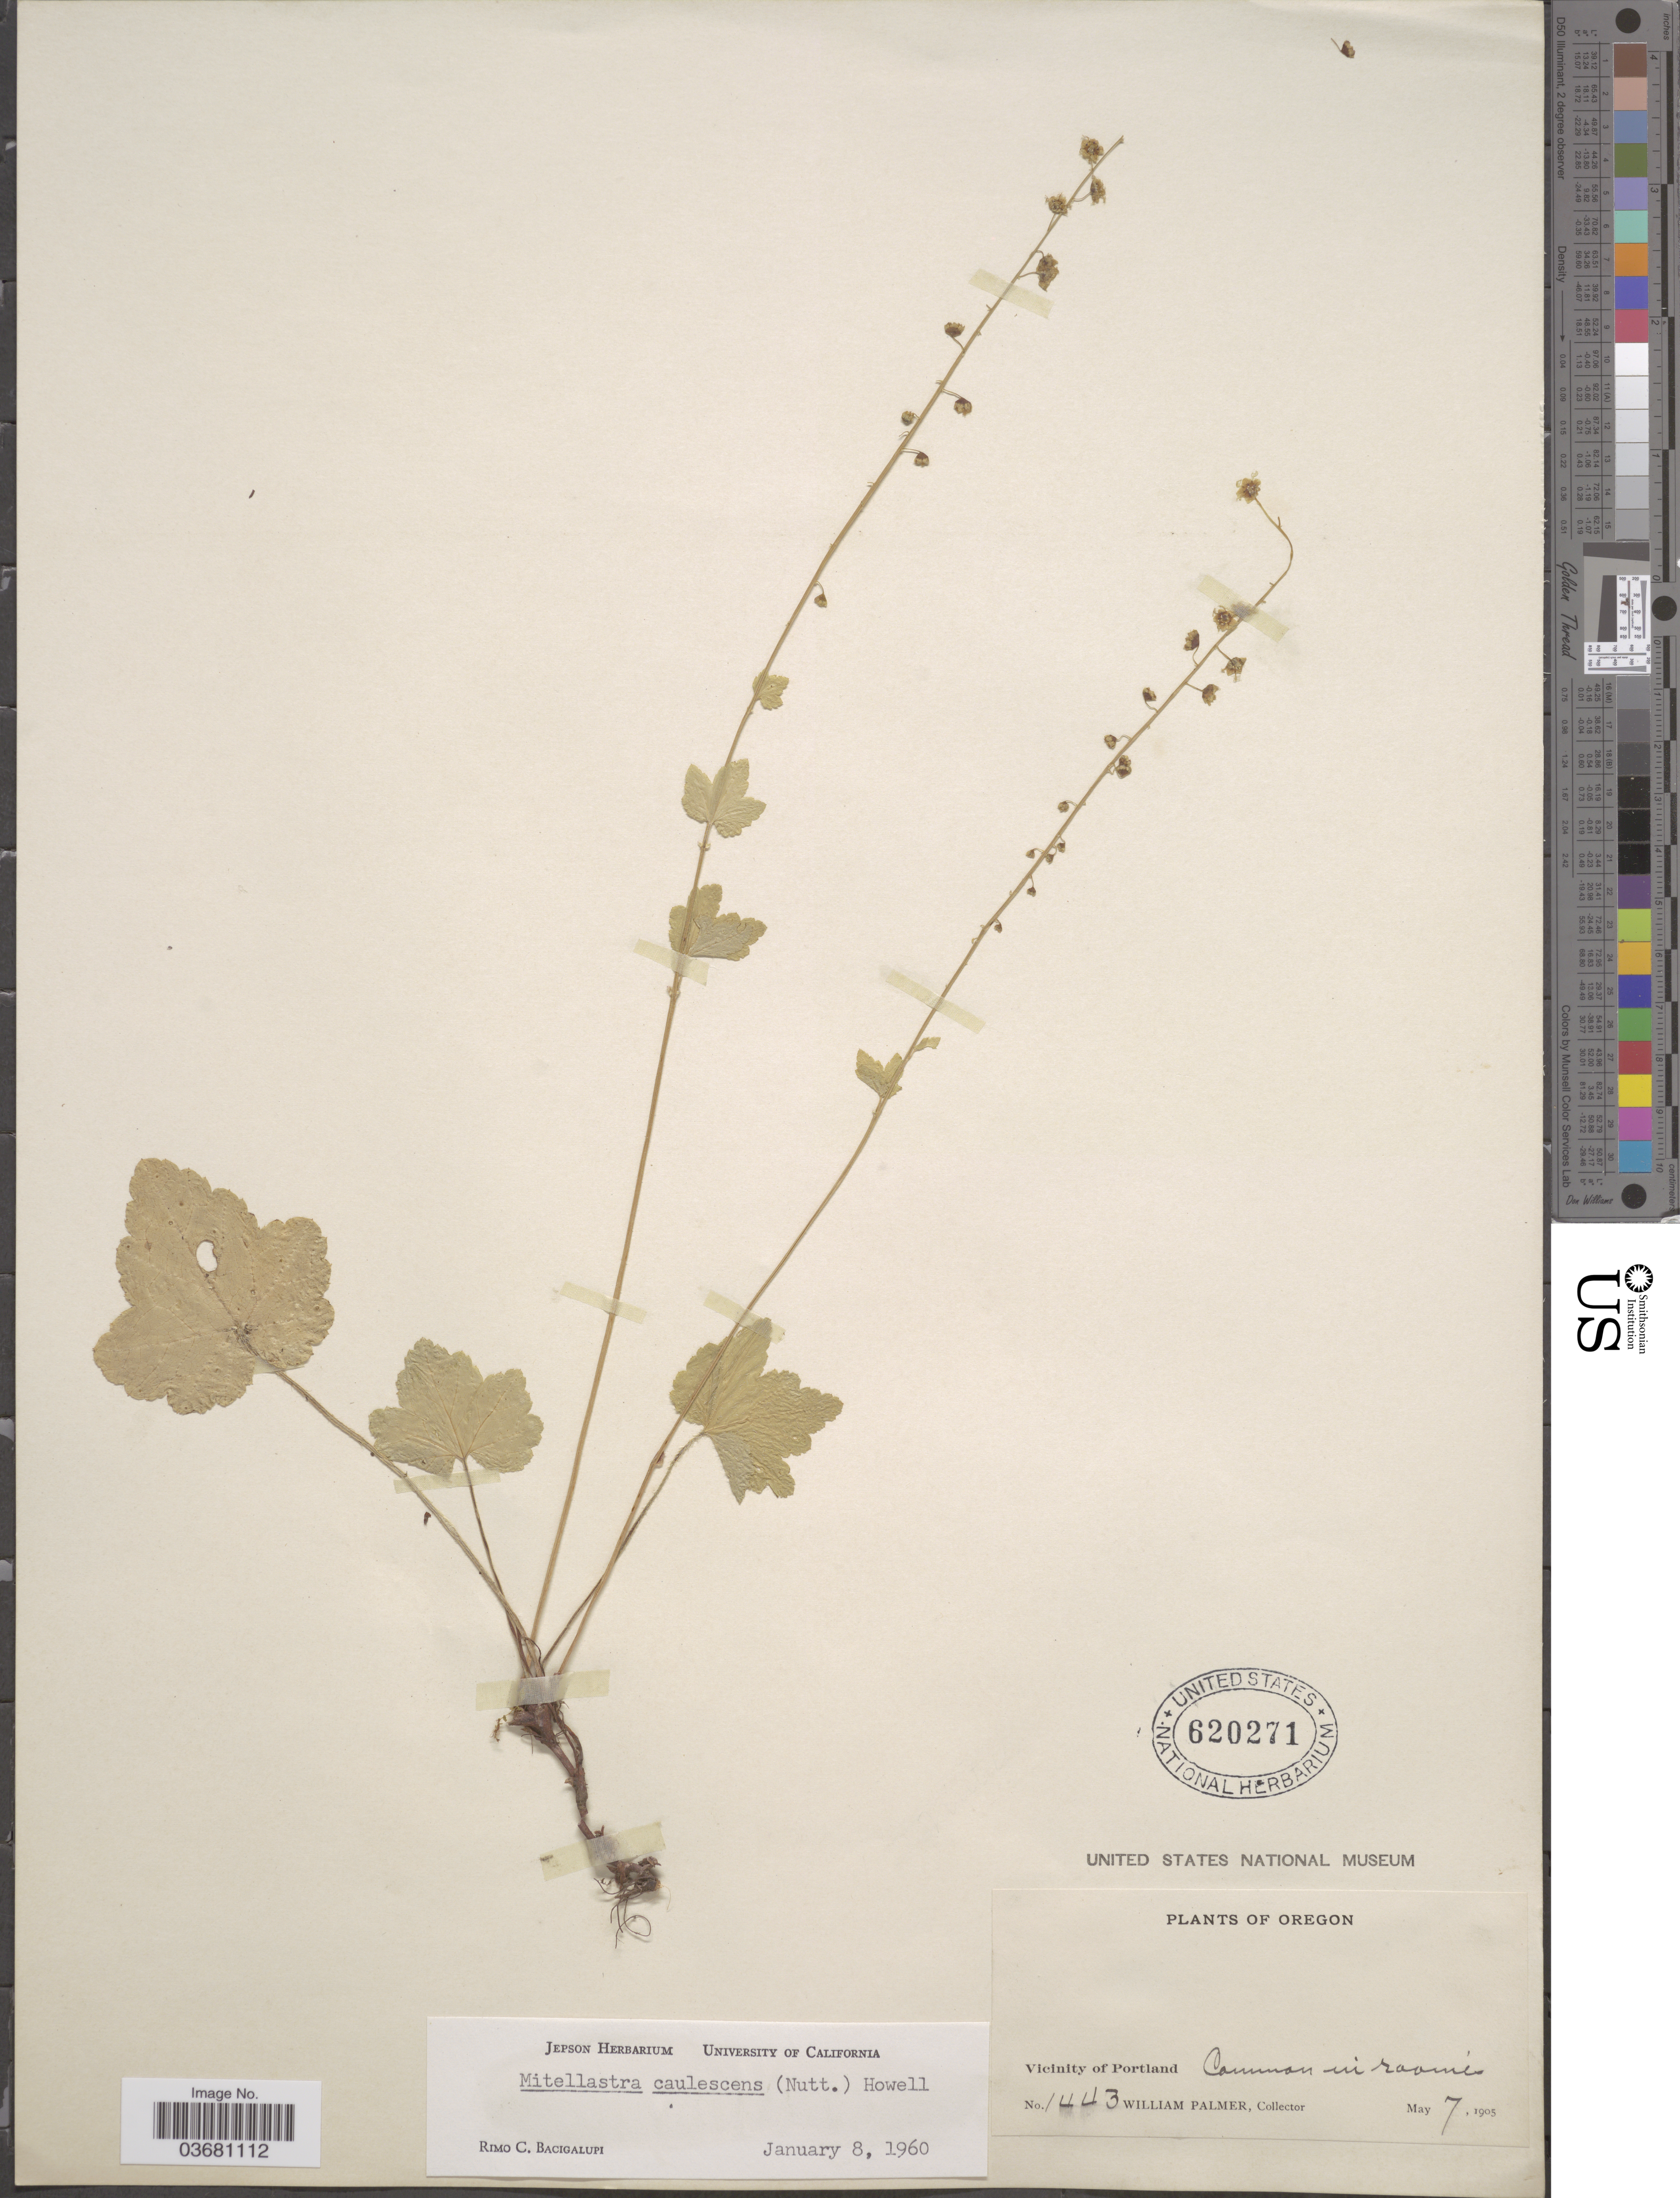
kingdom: Plantae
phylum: Tracheophyta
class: Magnoliopsida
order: Saxifragales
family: Saxifragaceae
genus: Mitella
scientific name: Mitella caulescens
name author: (Nutt.) Howell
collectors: W. Palmer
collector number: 1443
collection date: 1905-05-07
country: United States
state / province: Oregon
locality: Vicinity of Portland. Common in ravines.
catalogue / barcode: US 620271